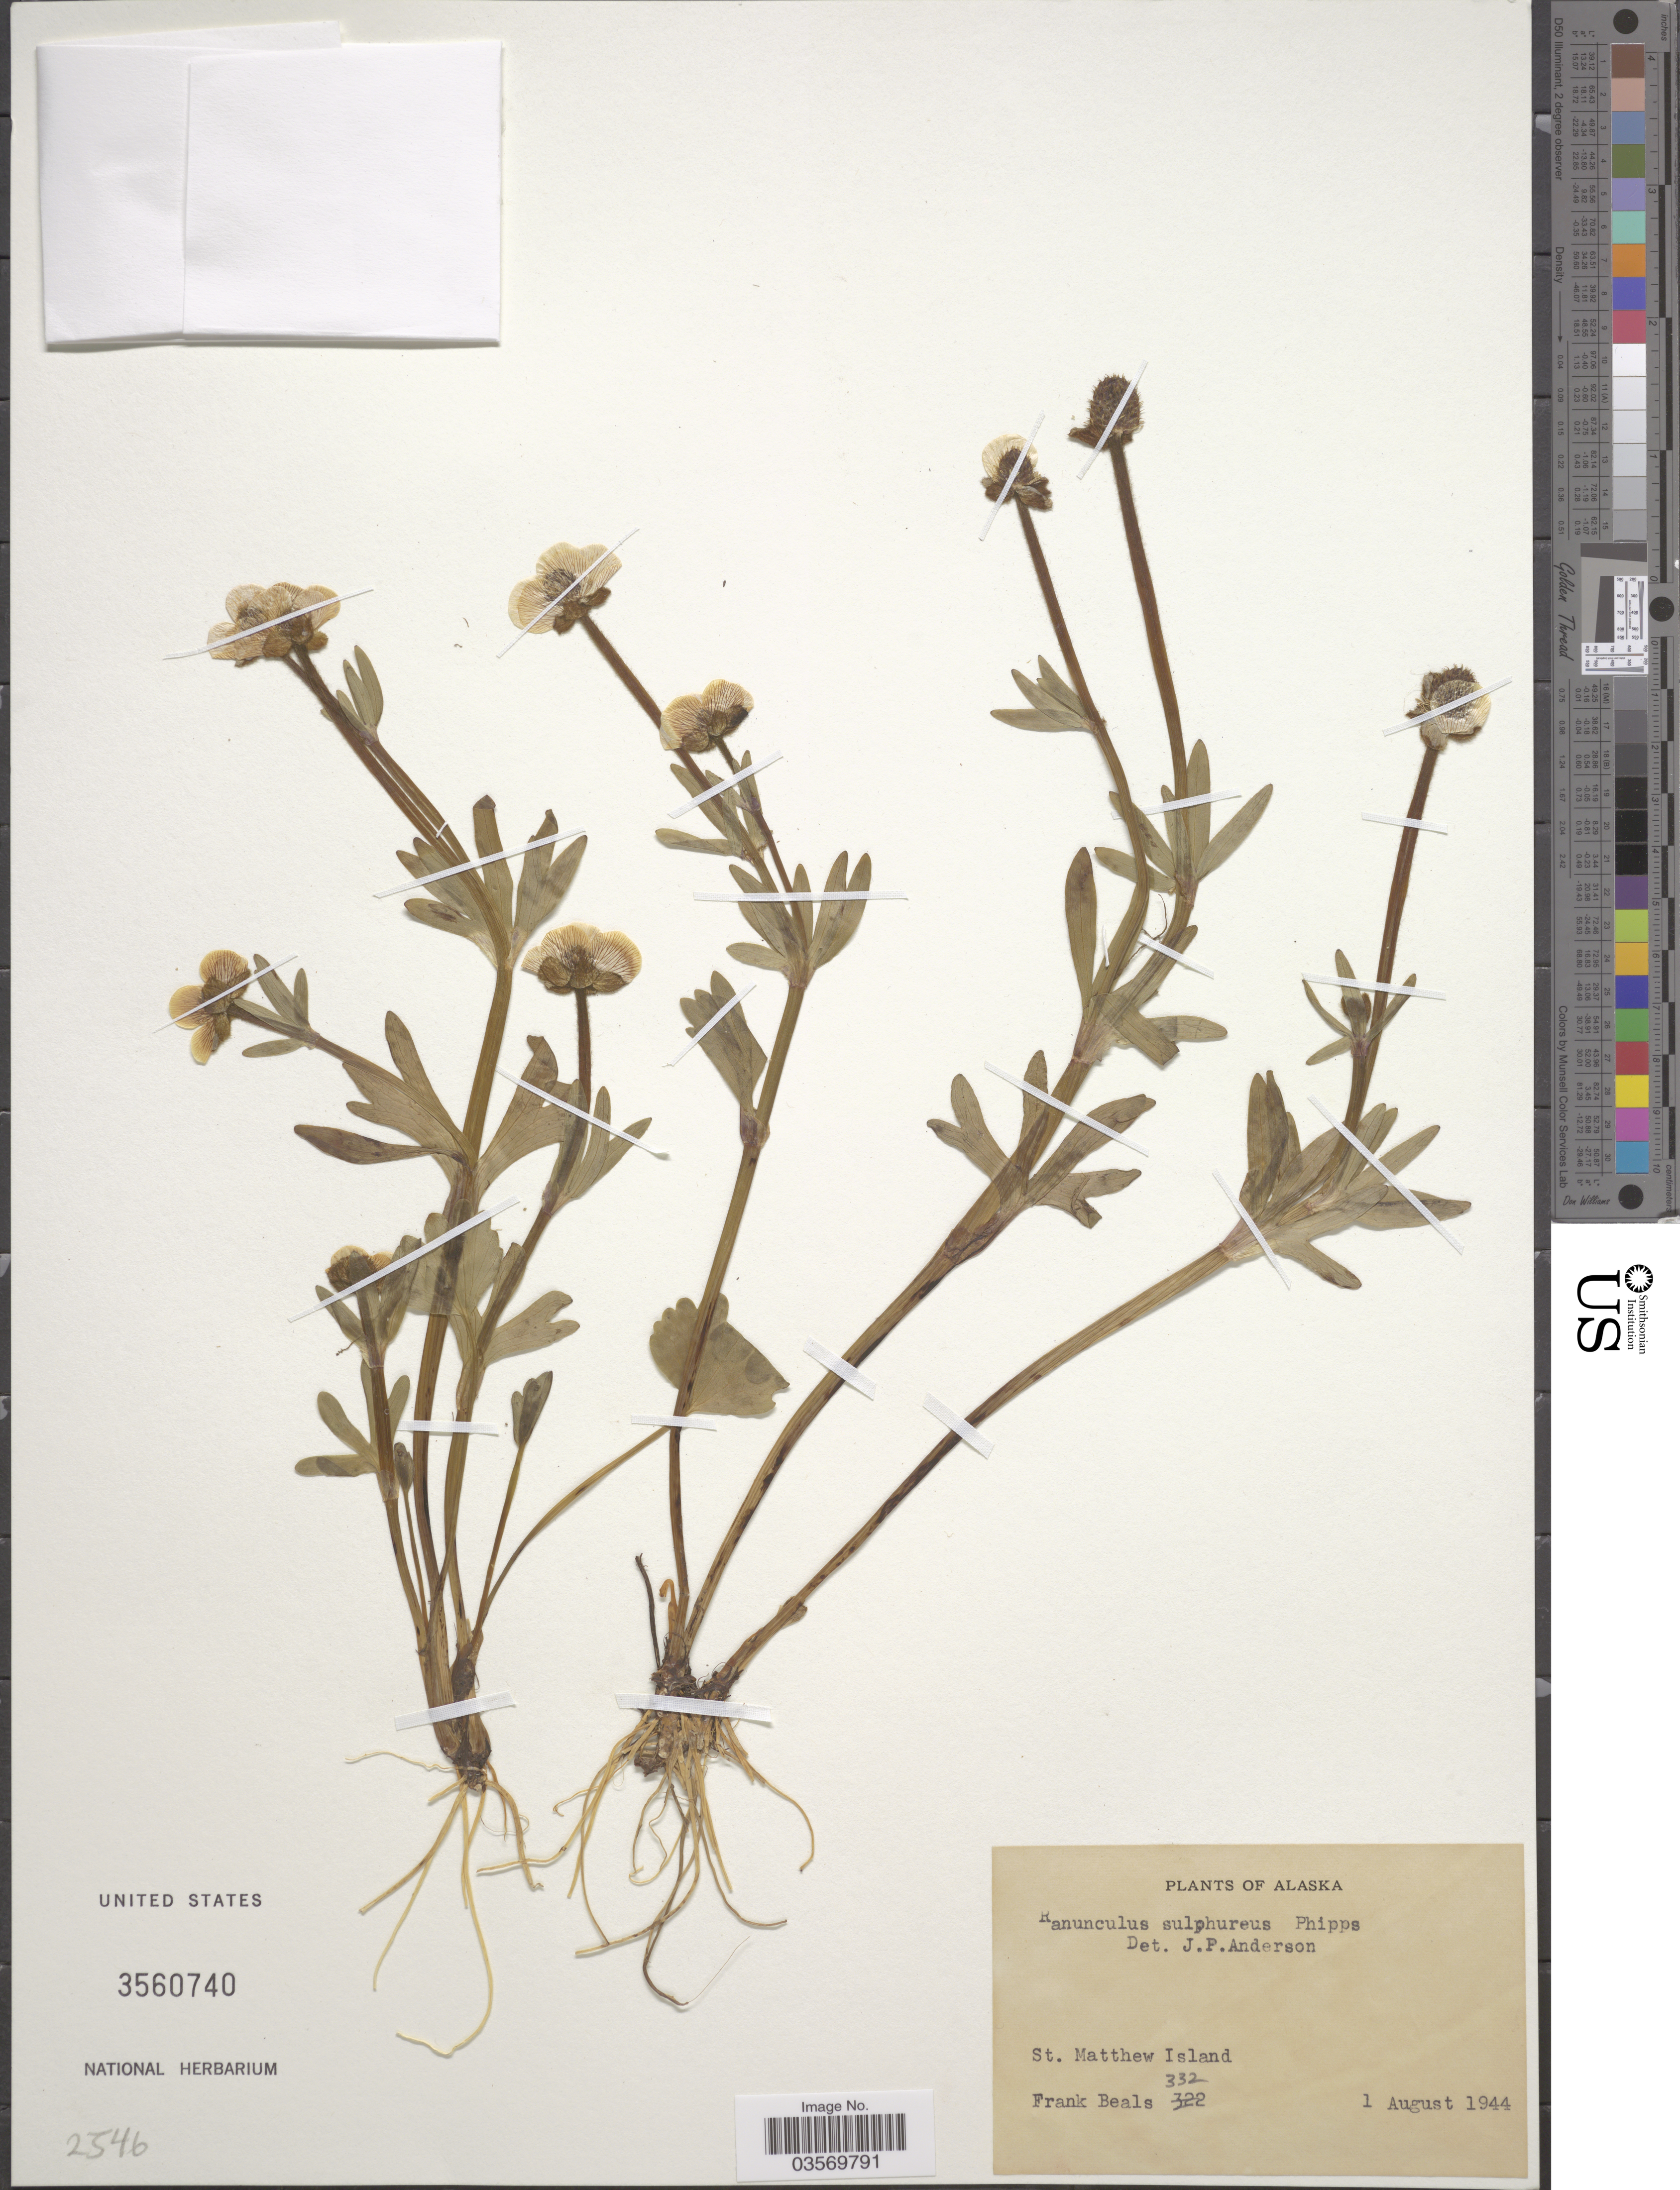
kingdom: Plantae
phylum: Tracheophyta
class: Magnoliopsida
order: Ranunculales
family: Ranunculaceae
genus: Ranunculus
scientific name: Ranunculus sulphureus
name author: Sol.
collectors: F. Beals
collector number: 332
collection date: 1944-08-01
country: United States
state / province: Alaska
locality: St. Matthew Island.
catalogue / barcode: US 3560740